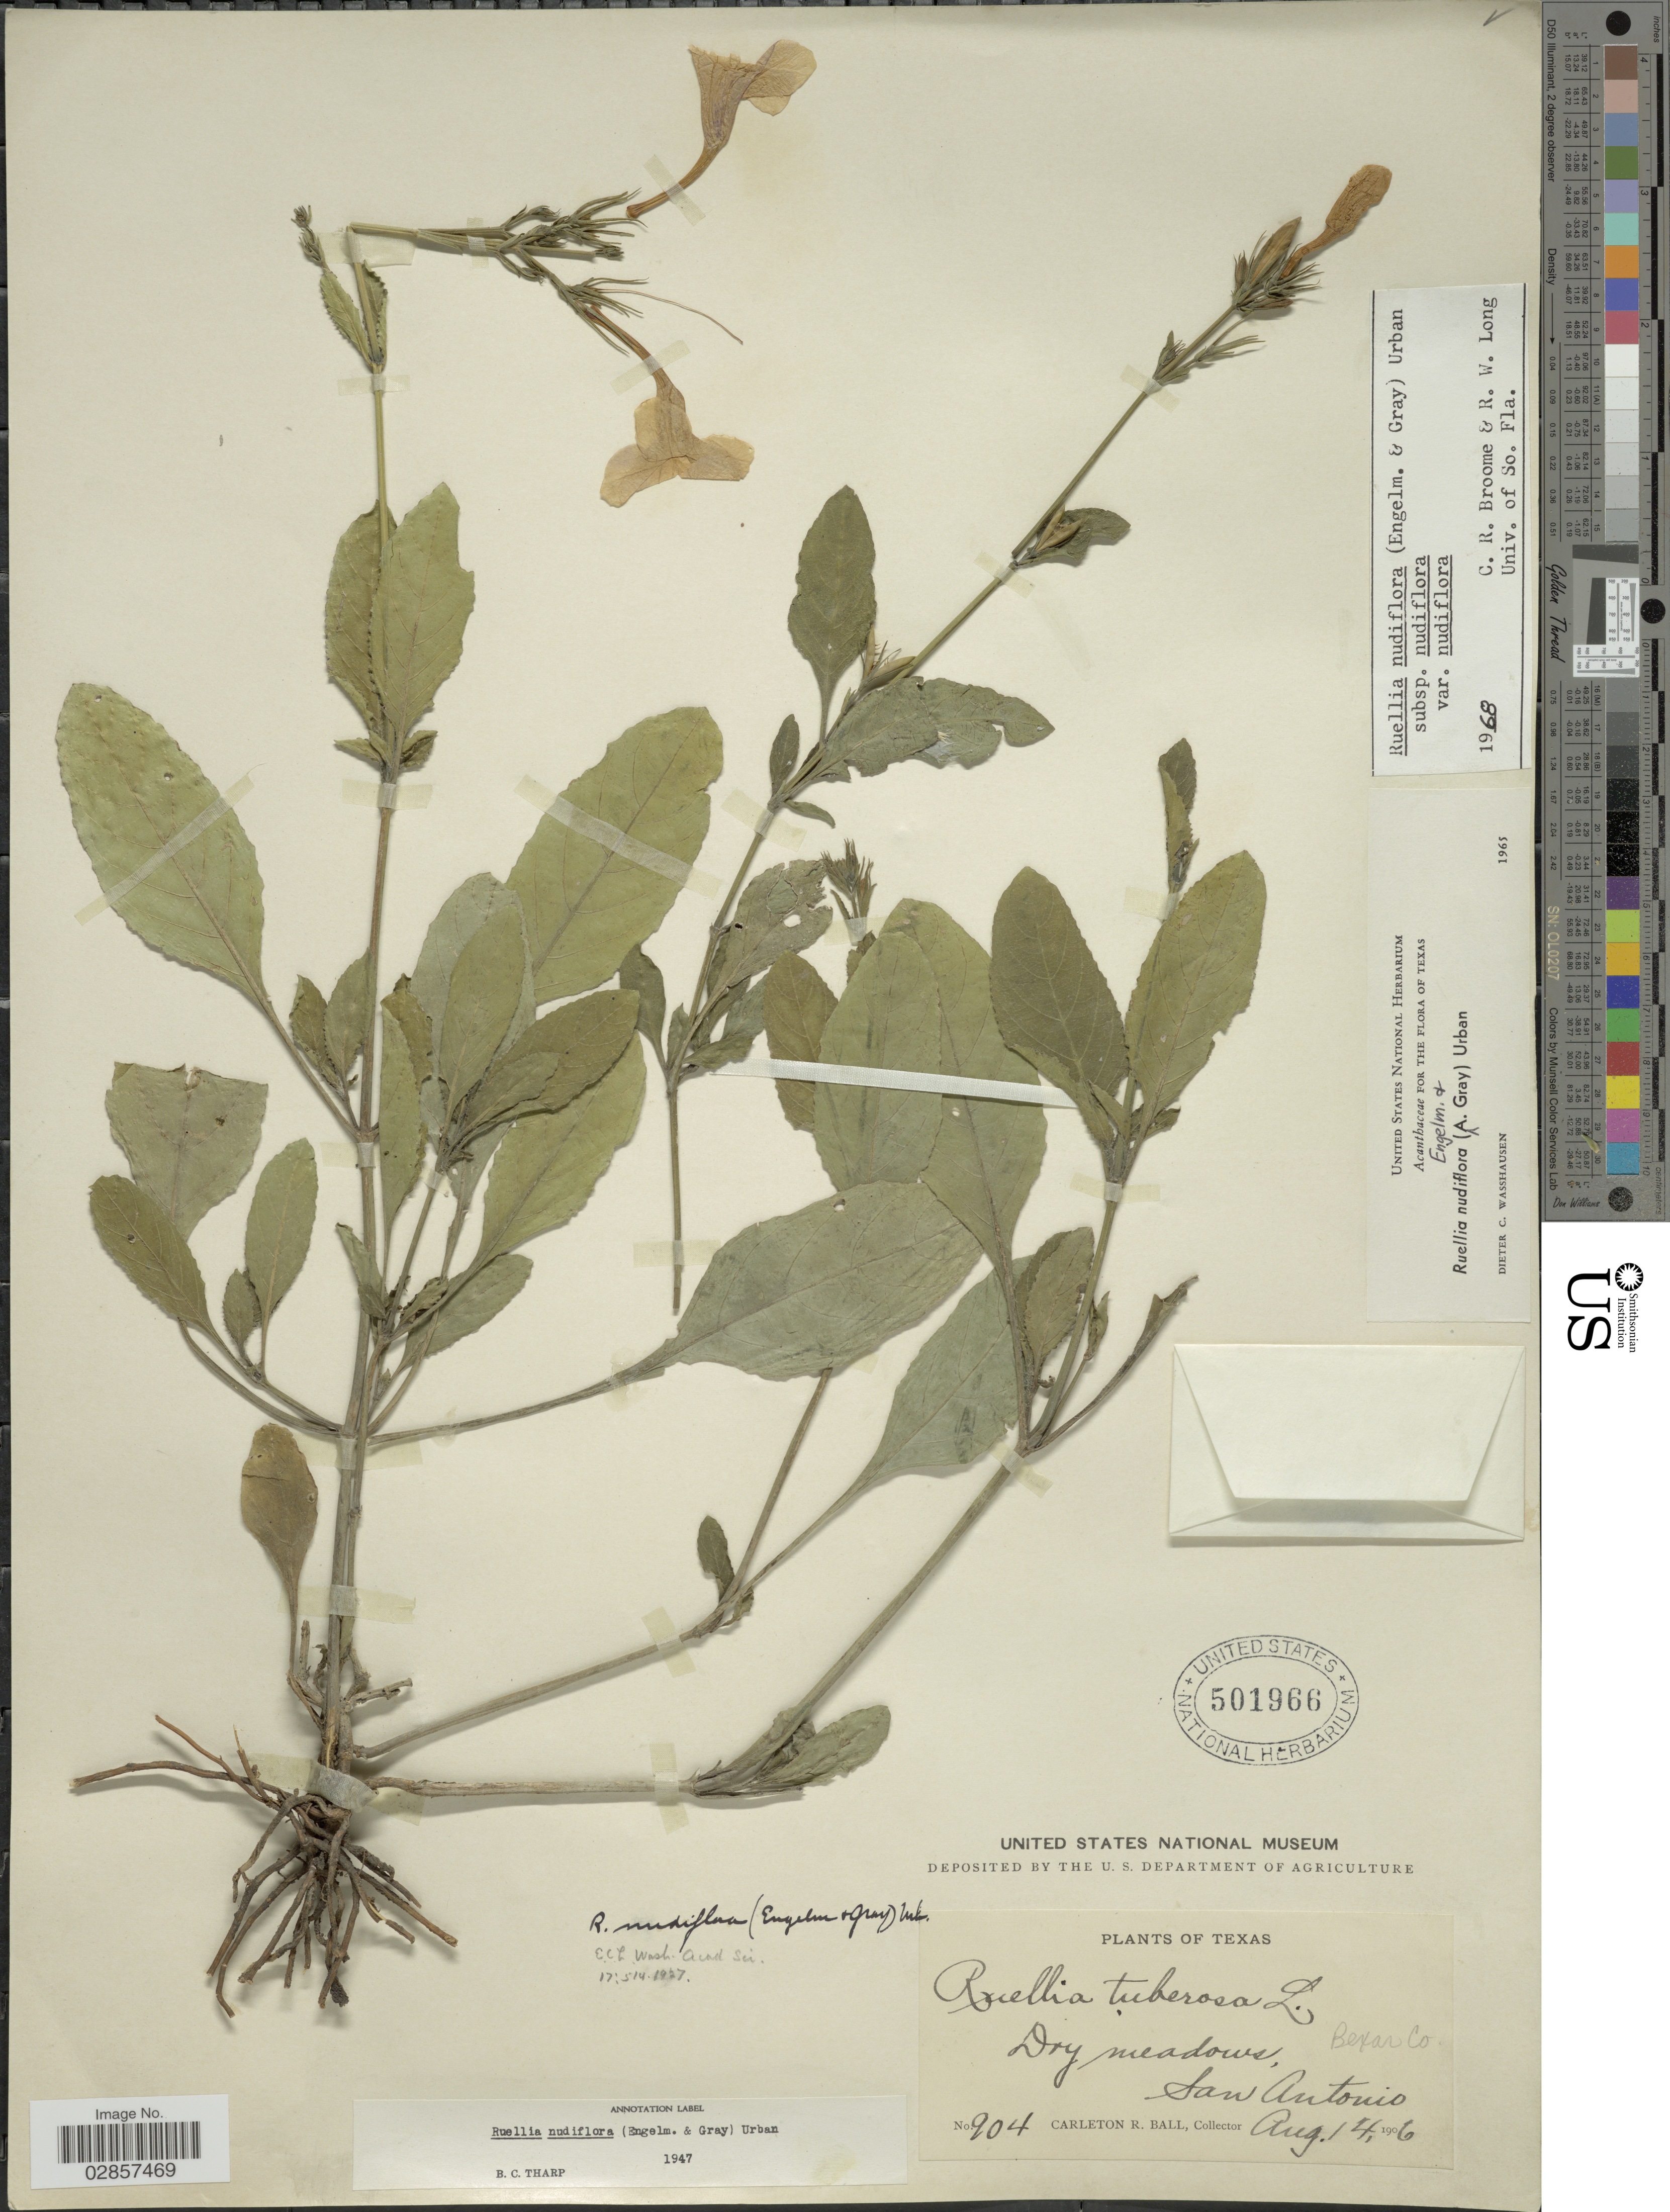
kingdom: Plantae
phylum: Tracheophyta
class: Magnoliopsida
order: Lamiales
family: Acanthaceae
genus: Ruellia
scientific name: Ruellia nudiflora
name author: (Engelm. & A. Gray) Urb.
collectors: C. R. Ball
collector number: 904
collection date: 1906-08-14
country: United States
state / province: Texas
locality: San Antonio, Bexar Co.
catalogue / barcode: US 501966